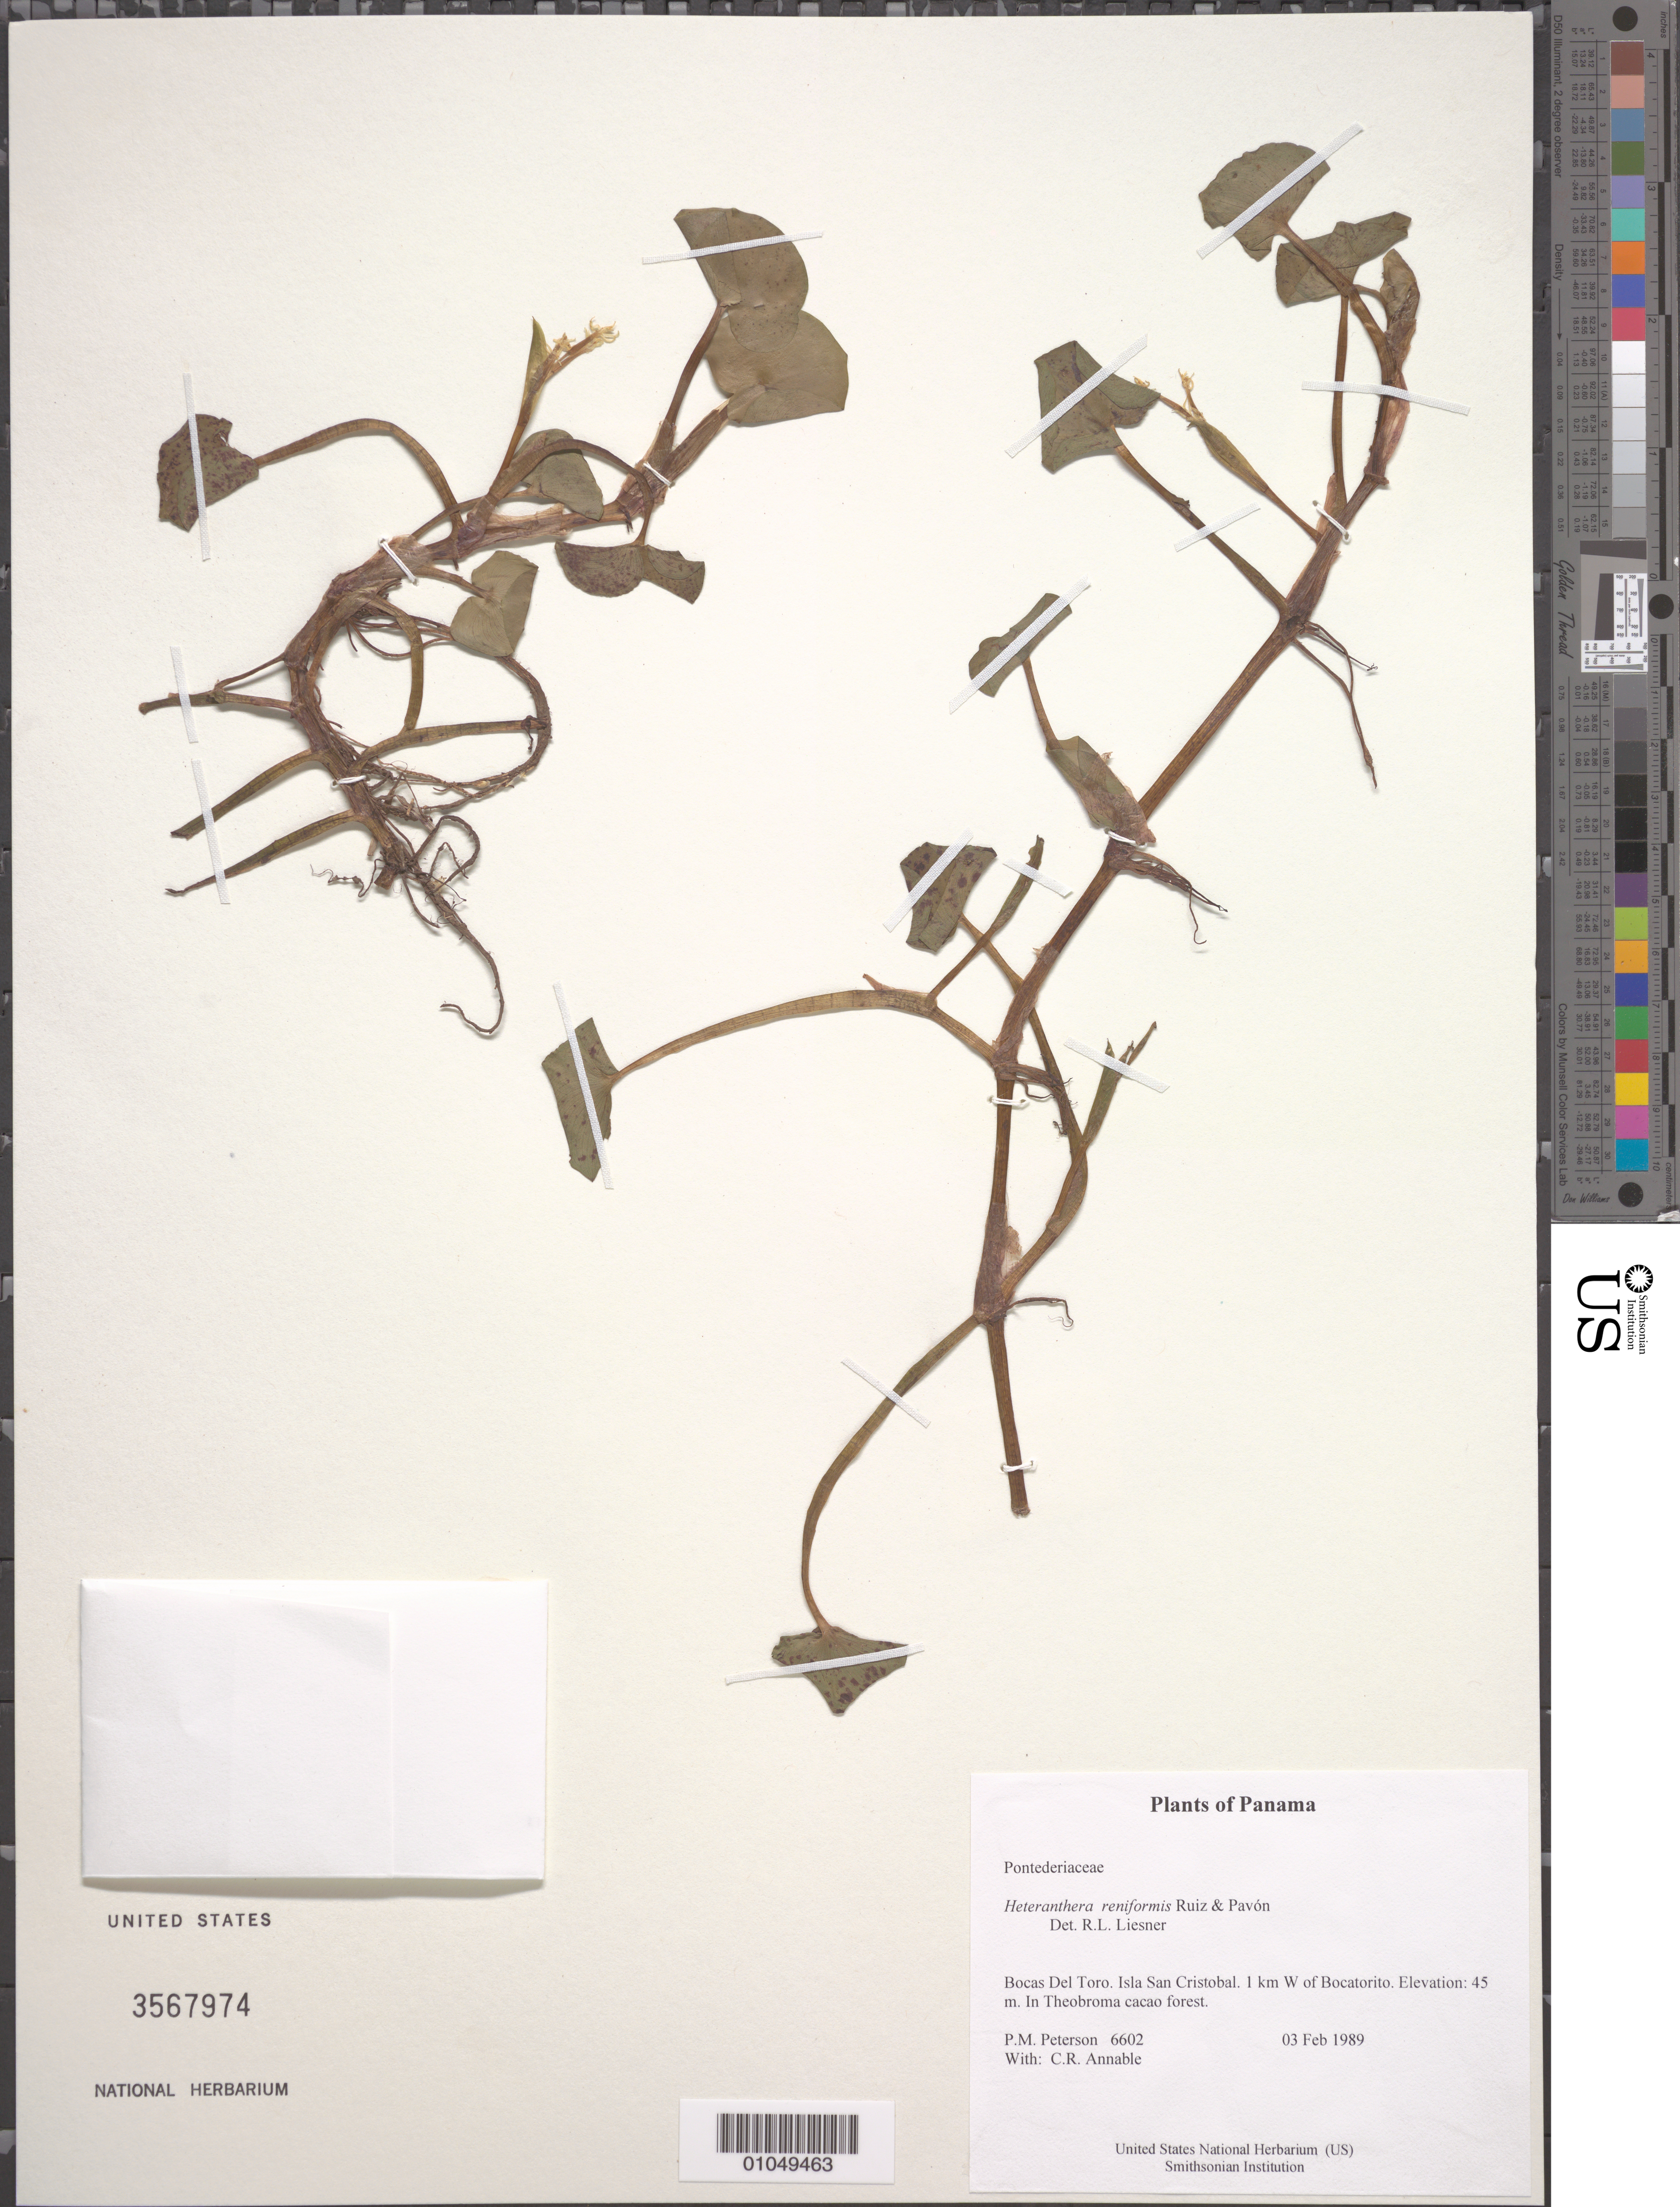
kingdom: Plantae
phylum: Tracheophyta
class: Liliopsida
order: Commelinales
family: Pontederiaceae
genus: Heteranthera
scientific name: Heteranthera reniformis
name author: Ruiz & Pav.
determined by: Liesner, R. L.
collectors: P. M. Peterson & C. R. Annable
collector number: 06602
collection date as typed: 03 Feb 1989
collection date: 1989-02-03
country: Panama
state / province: Bocas del Toro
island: San Cristobal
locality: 1 km W of Bocatorito.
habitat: In Theobroma cacao forest.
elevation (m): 45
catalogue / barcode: US 3567974